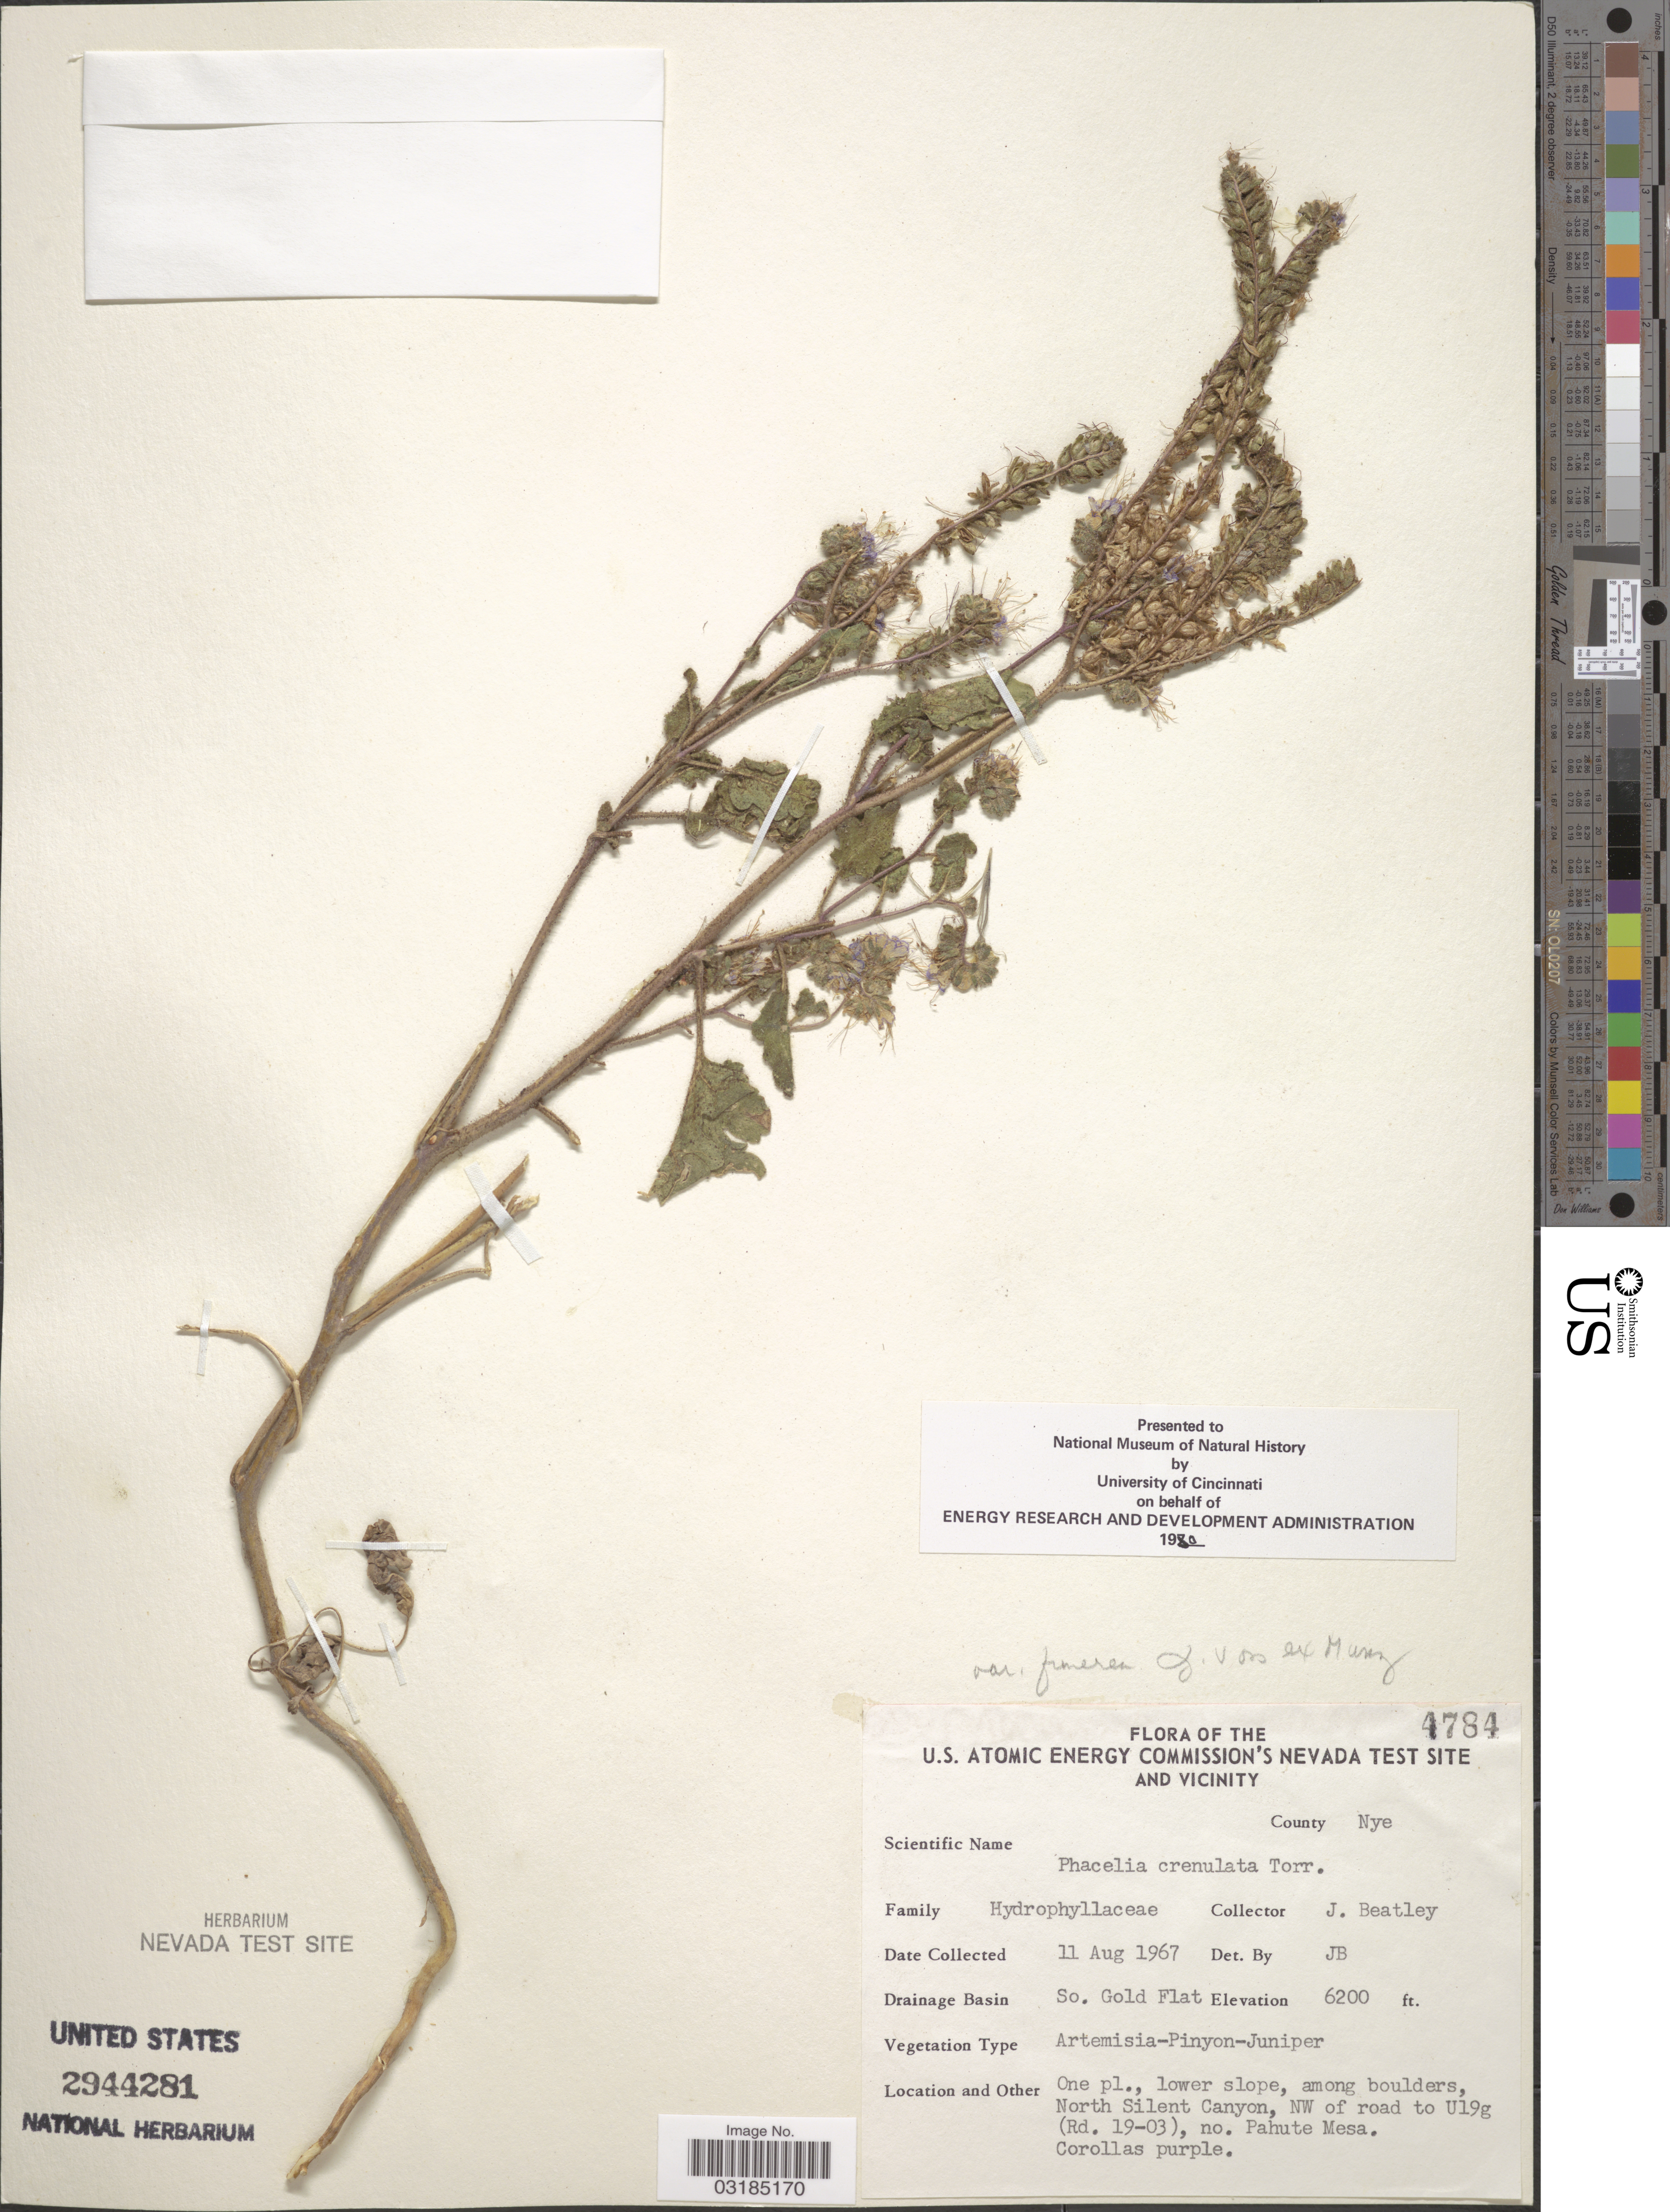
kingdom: Plantae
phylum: Tracheophyta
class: Magnoliopsida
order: Boraginales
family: Hydrophyllaceae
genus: Phacelia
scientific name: Phacelia crenulata var. funerea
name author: J.W. Voss in Munz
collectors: J. C. Beatley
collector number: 4784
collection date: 1967-08-11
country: United States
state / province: Nevada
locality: The U.S. Atomic Energy Commission's Nevada Test Site and Vicinity. County Nye. Drainage Basin So. Gold Flat. North Silent Canyon, NW of road to U19g (Rd. 19-03), no. Pahute Mesa.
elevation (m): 1890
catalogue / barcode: US 2944281